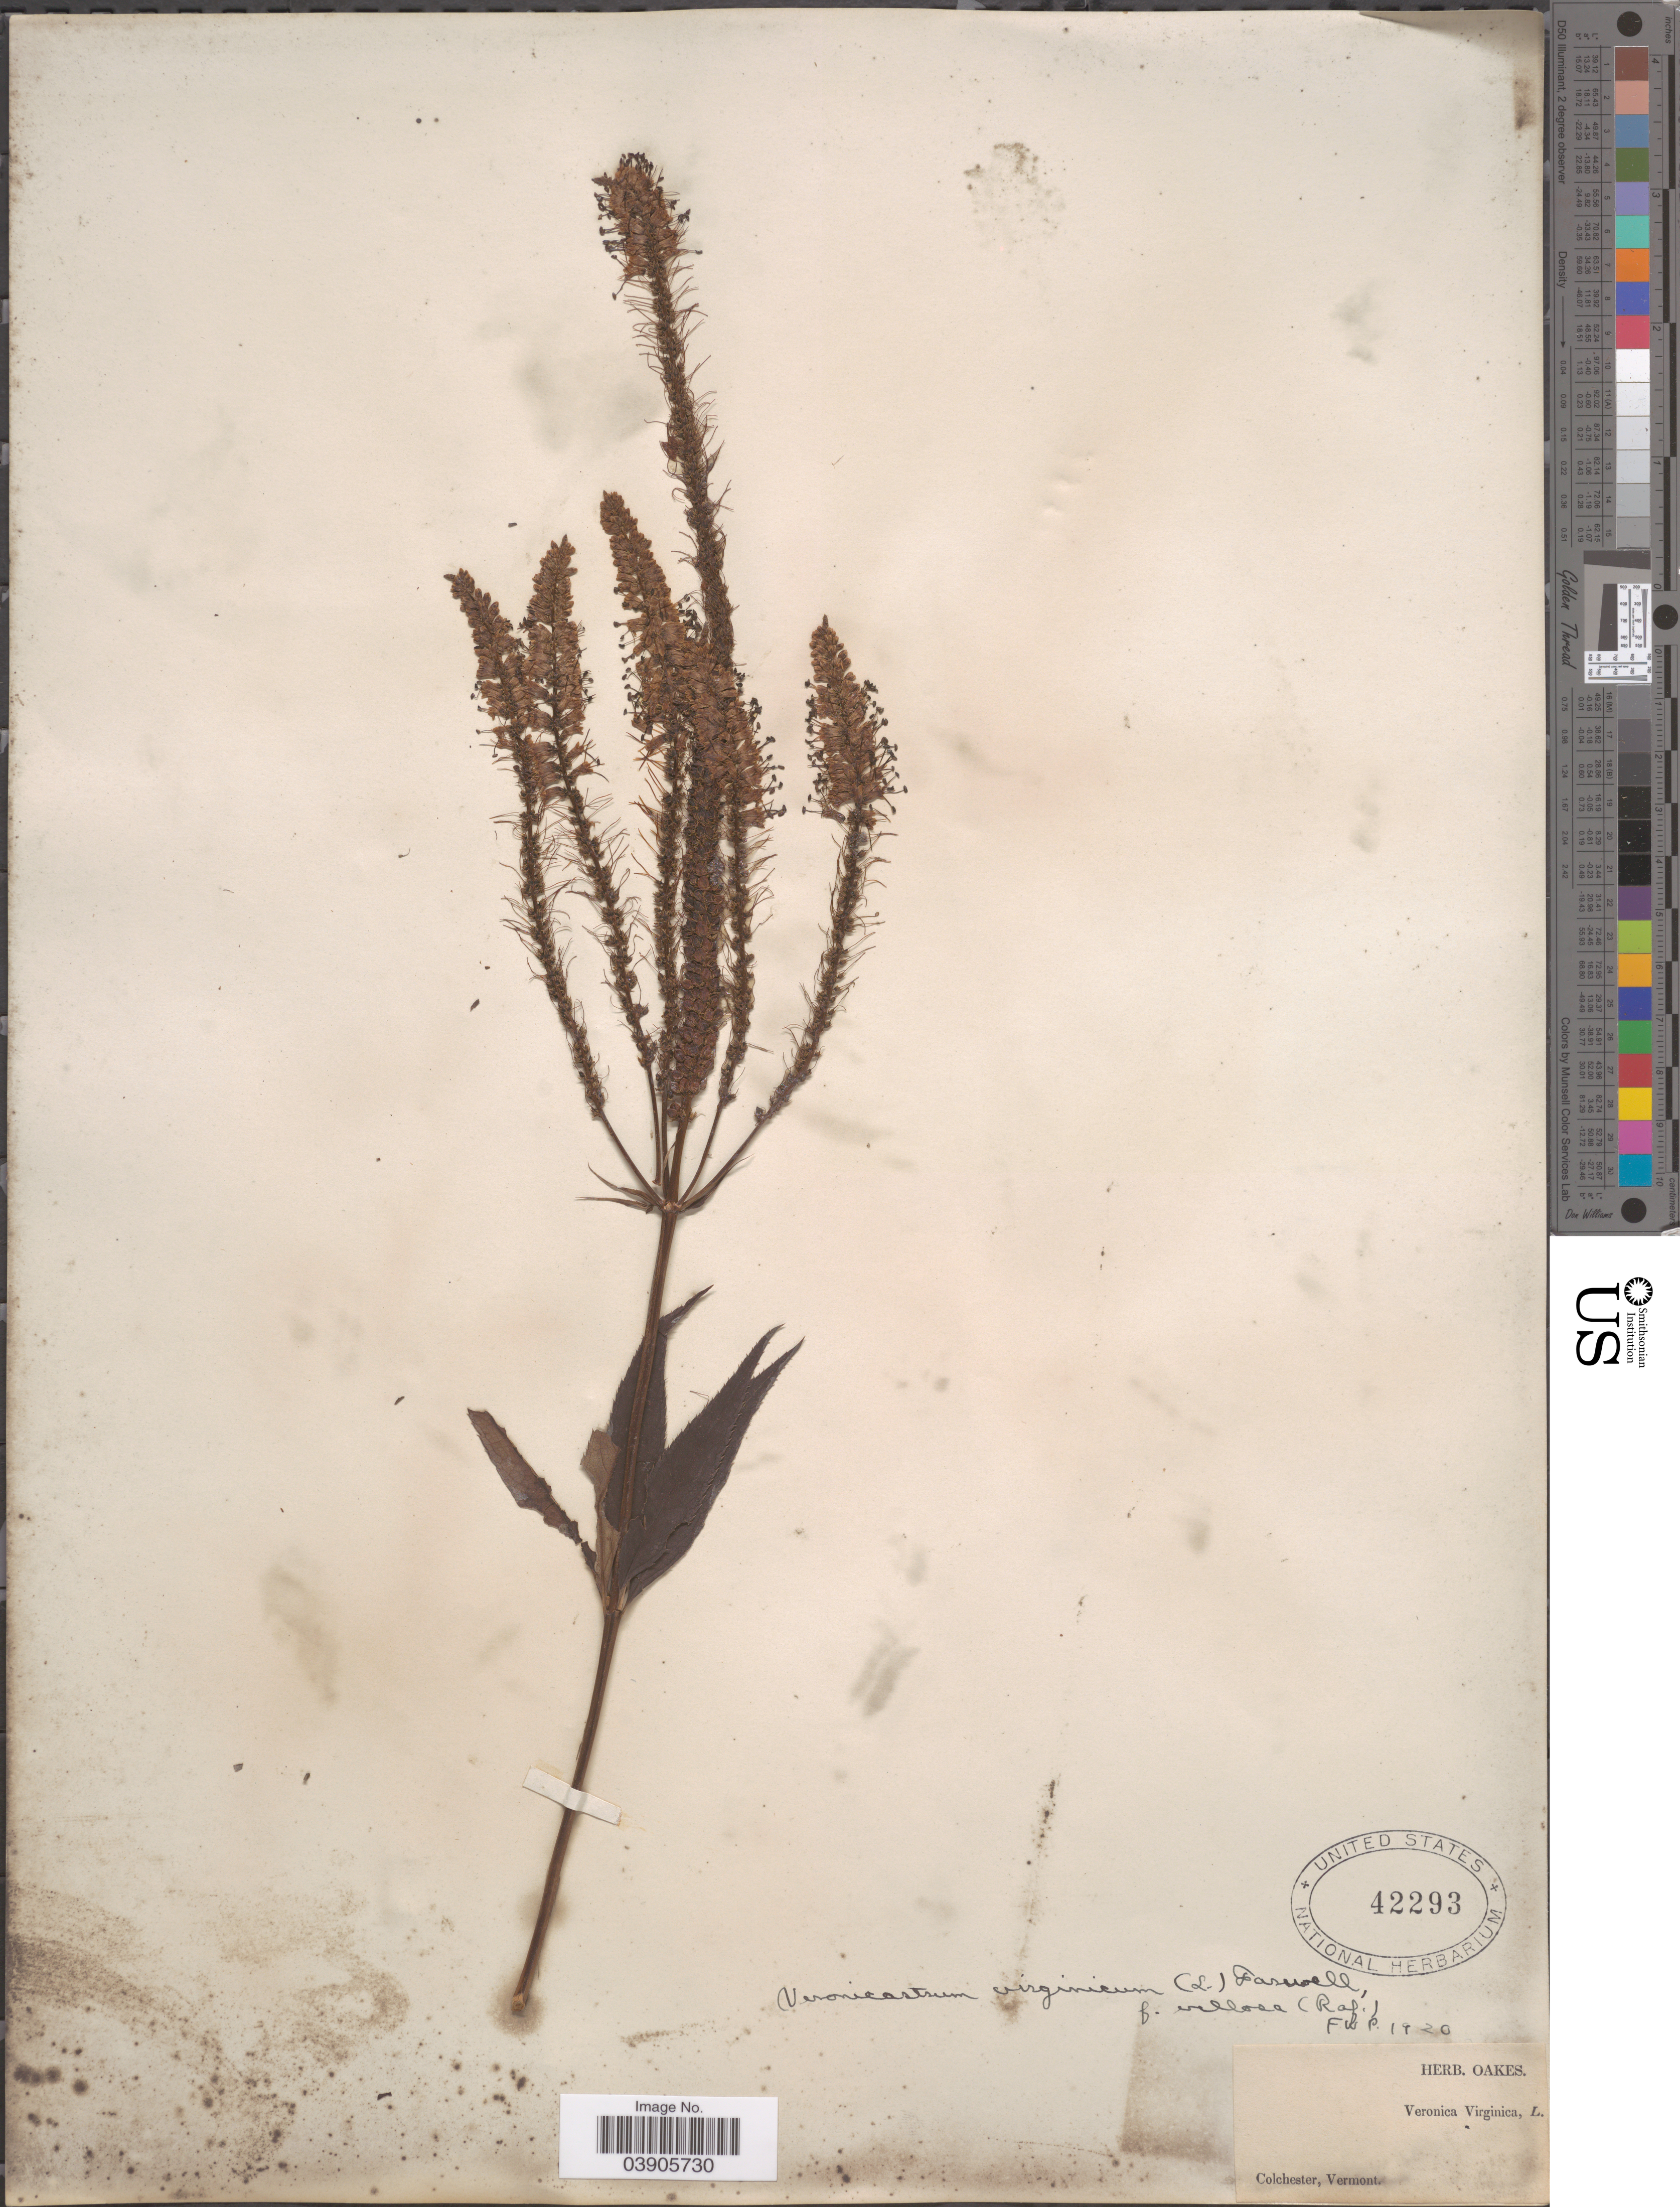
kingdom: Plantae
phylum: Tracheophyta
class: Magnoliopsida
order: Lamiales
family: Plantaginaceae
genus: Veronicastrum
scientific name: Veronicastrum virginicum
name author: (L.) Farw.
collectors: ex herb. Oakes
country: United States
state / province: Vermont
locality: Colchester.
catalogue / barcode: US 42293